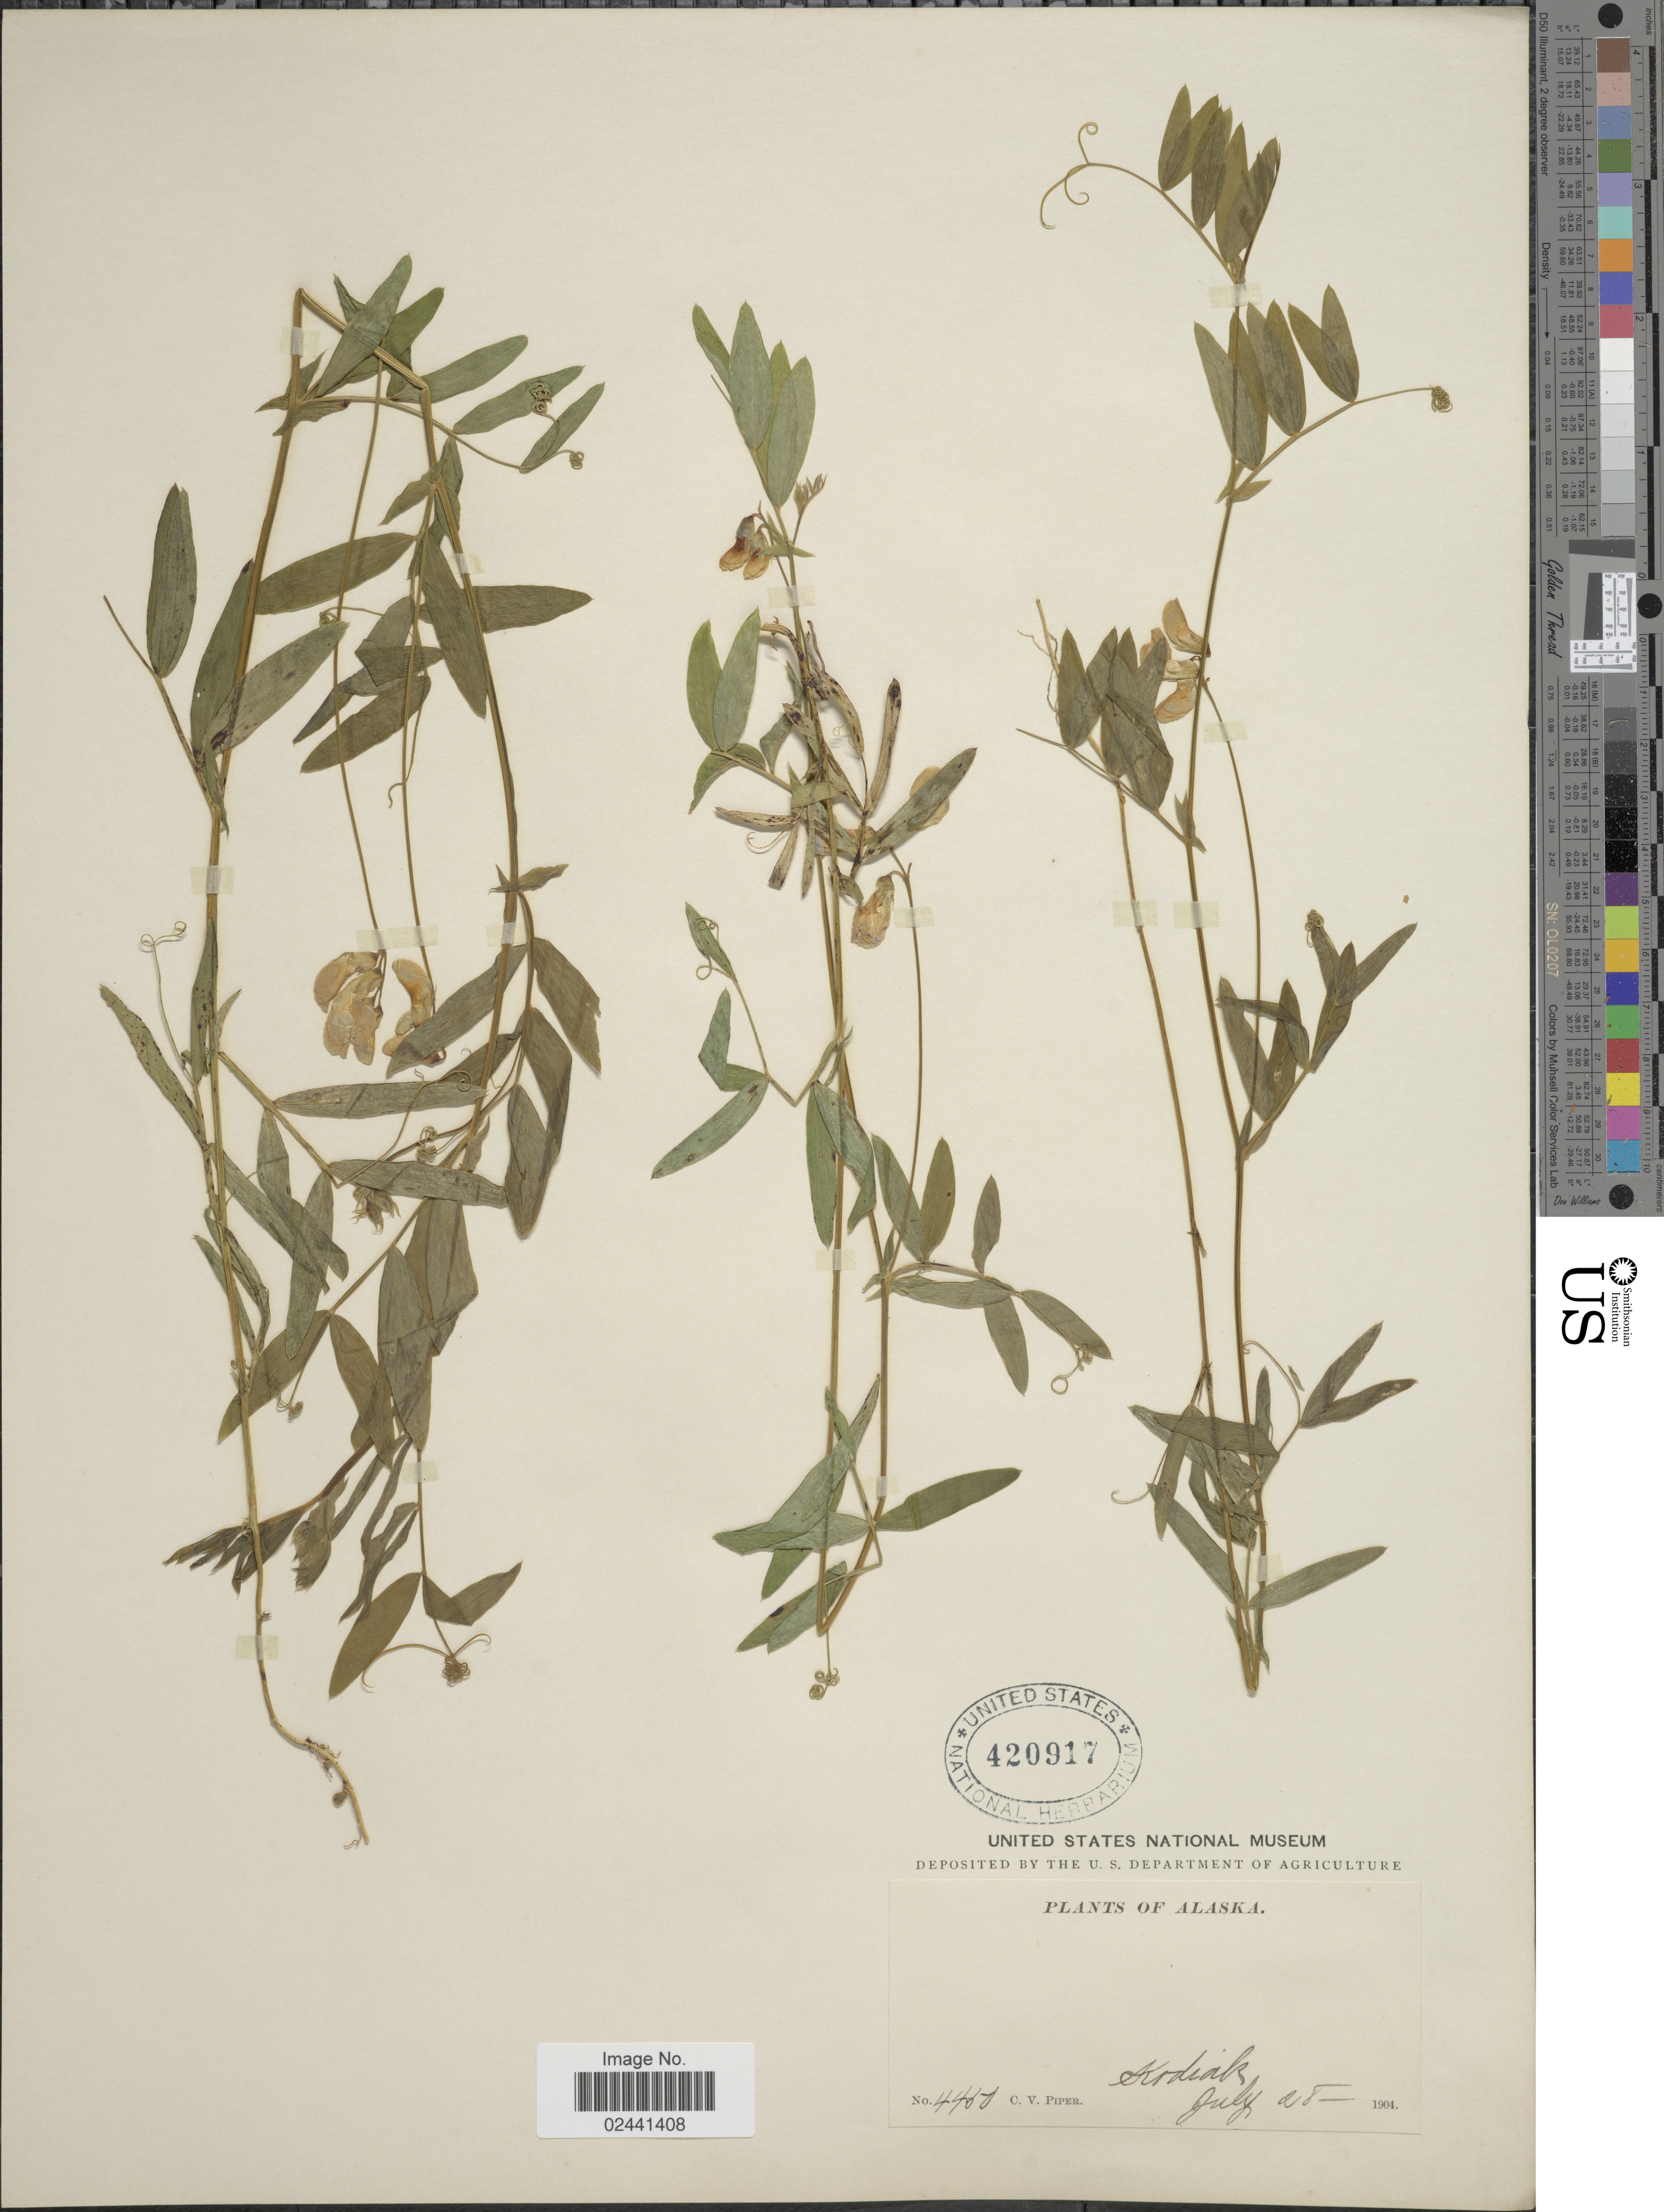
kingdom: Plantae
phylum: Tracheophyta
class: Magnoliopsida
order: Fabales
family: Fabaceae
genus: Lathyrus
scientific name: Lathyrus palustris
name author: L.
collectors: C. V. Piper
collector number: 4450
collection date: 1904-07-28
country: United States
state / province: Alaska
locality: Kodiak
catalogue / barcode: US 420917